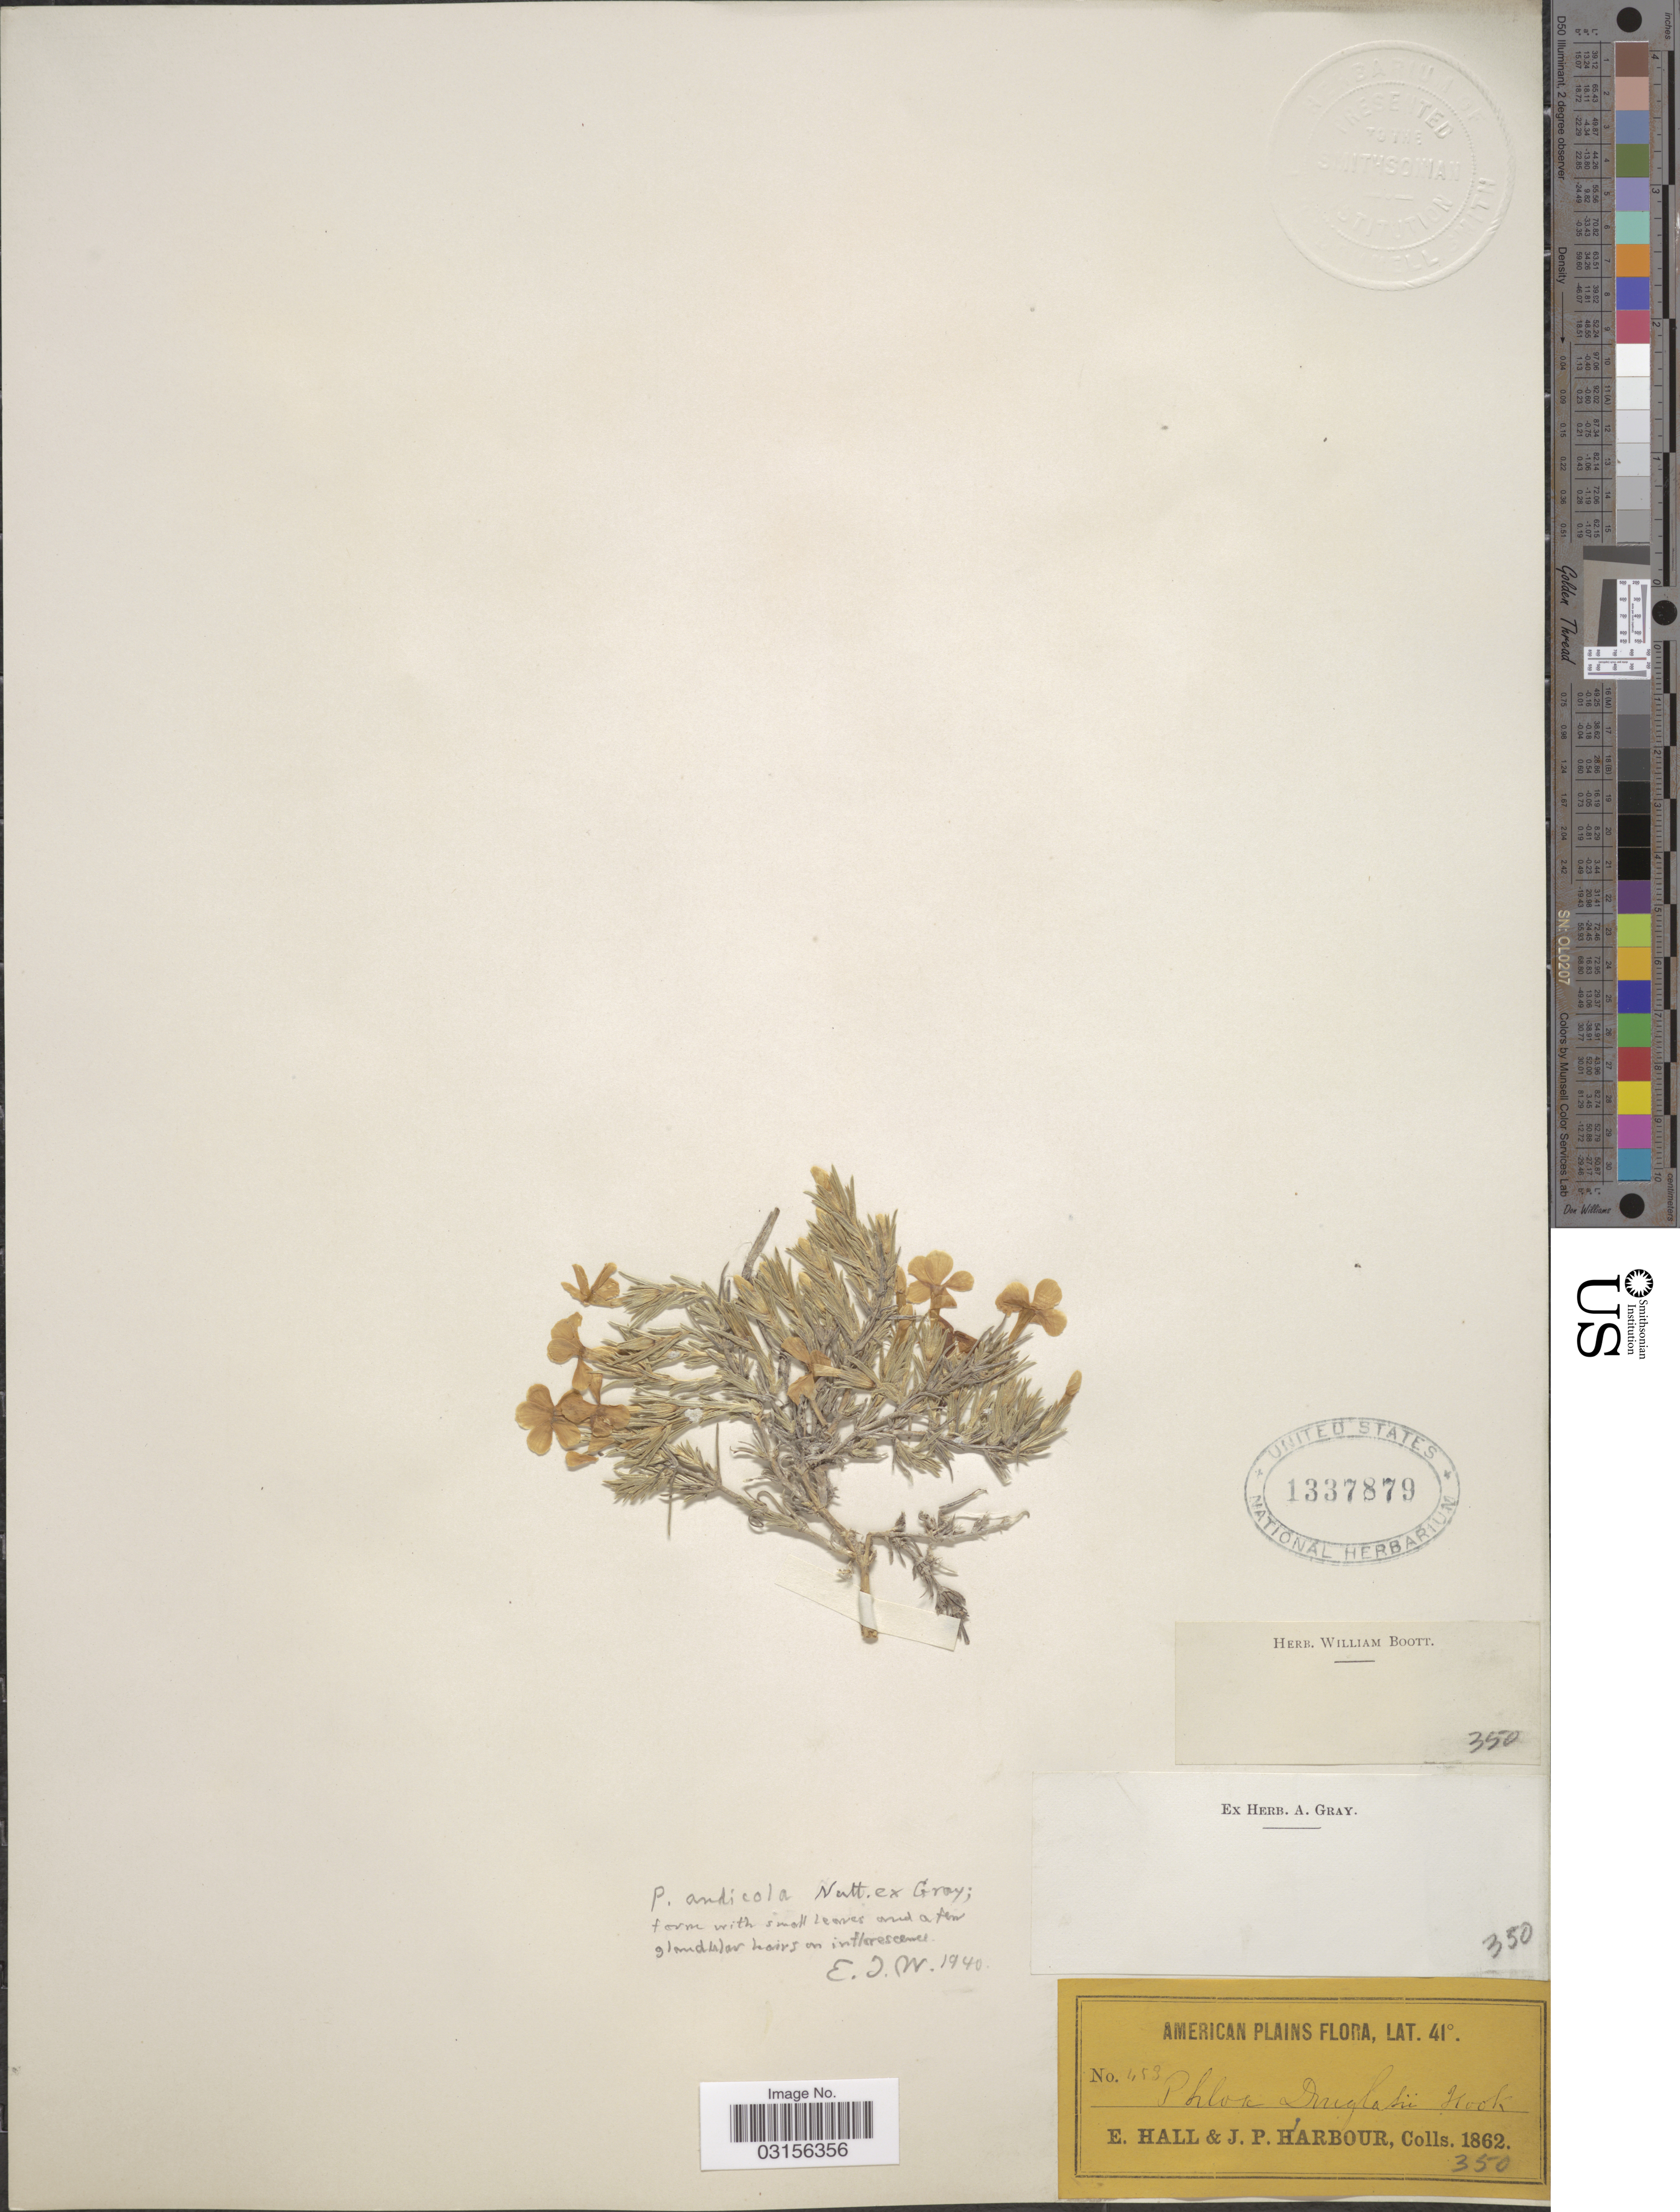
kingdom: Plantae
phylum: Tracheophyta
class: Magnoliopsida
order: Ericales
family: Polemoniaceae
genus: Phlox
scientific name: Phlox andicola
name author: (Britton) E.E. Nelson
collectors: E. Hall & J. Harbour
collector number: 453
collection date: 1862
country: United States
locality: American Plains.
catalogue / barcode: US 1337879